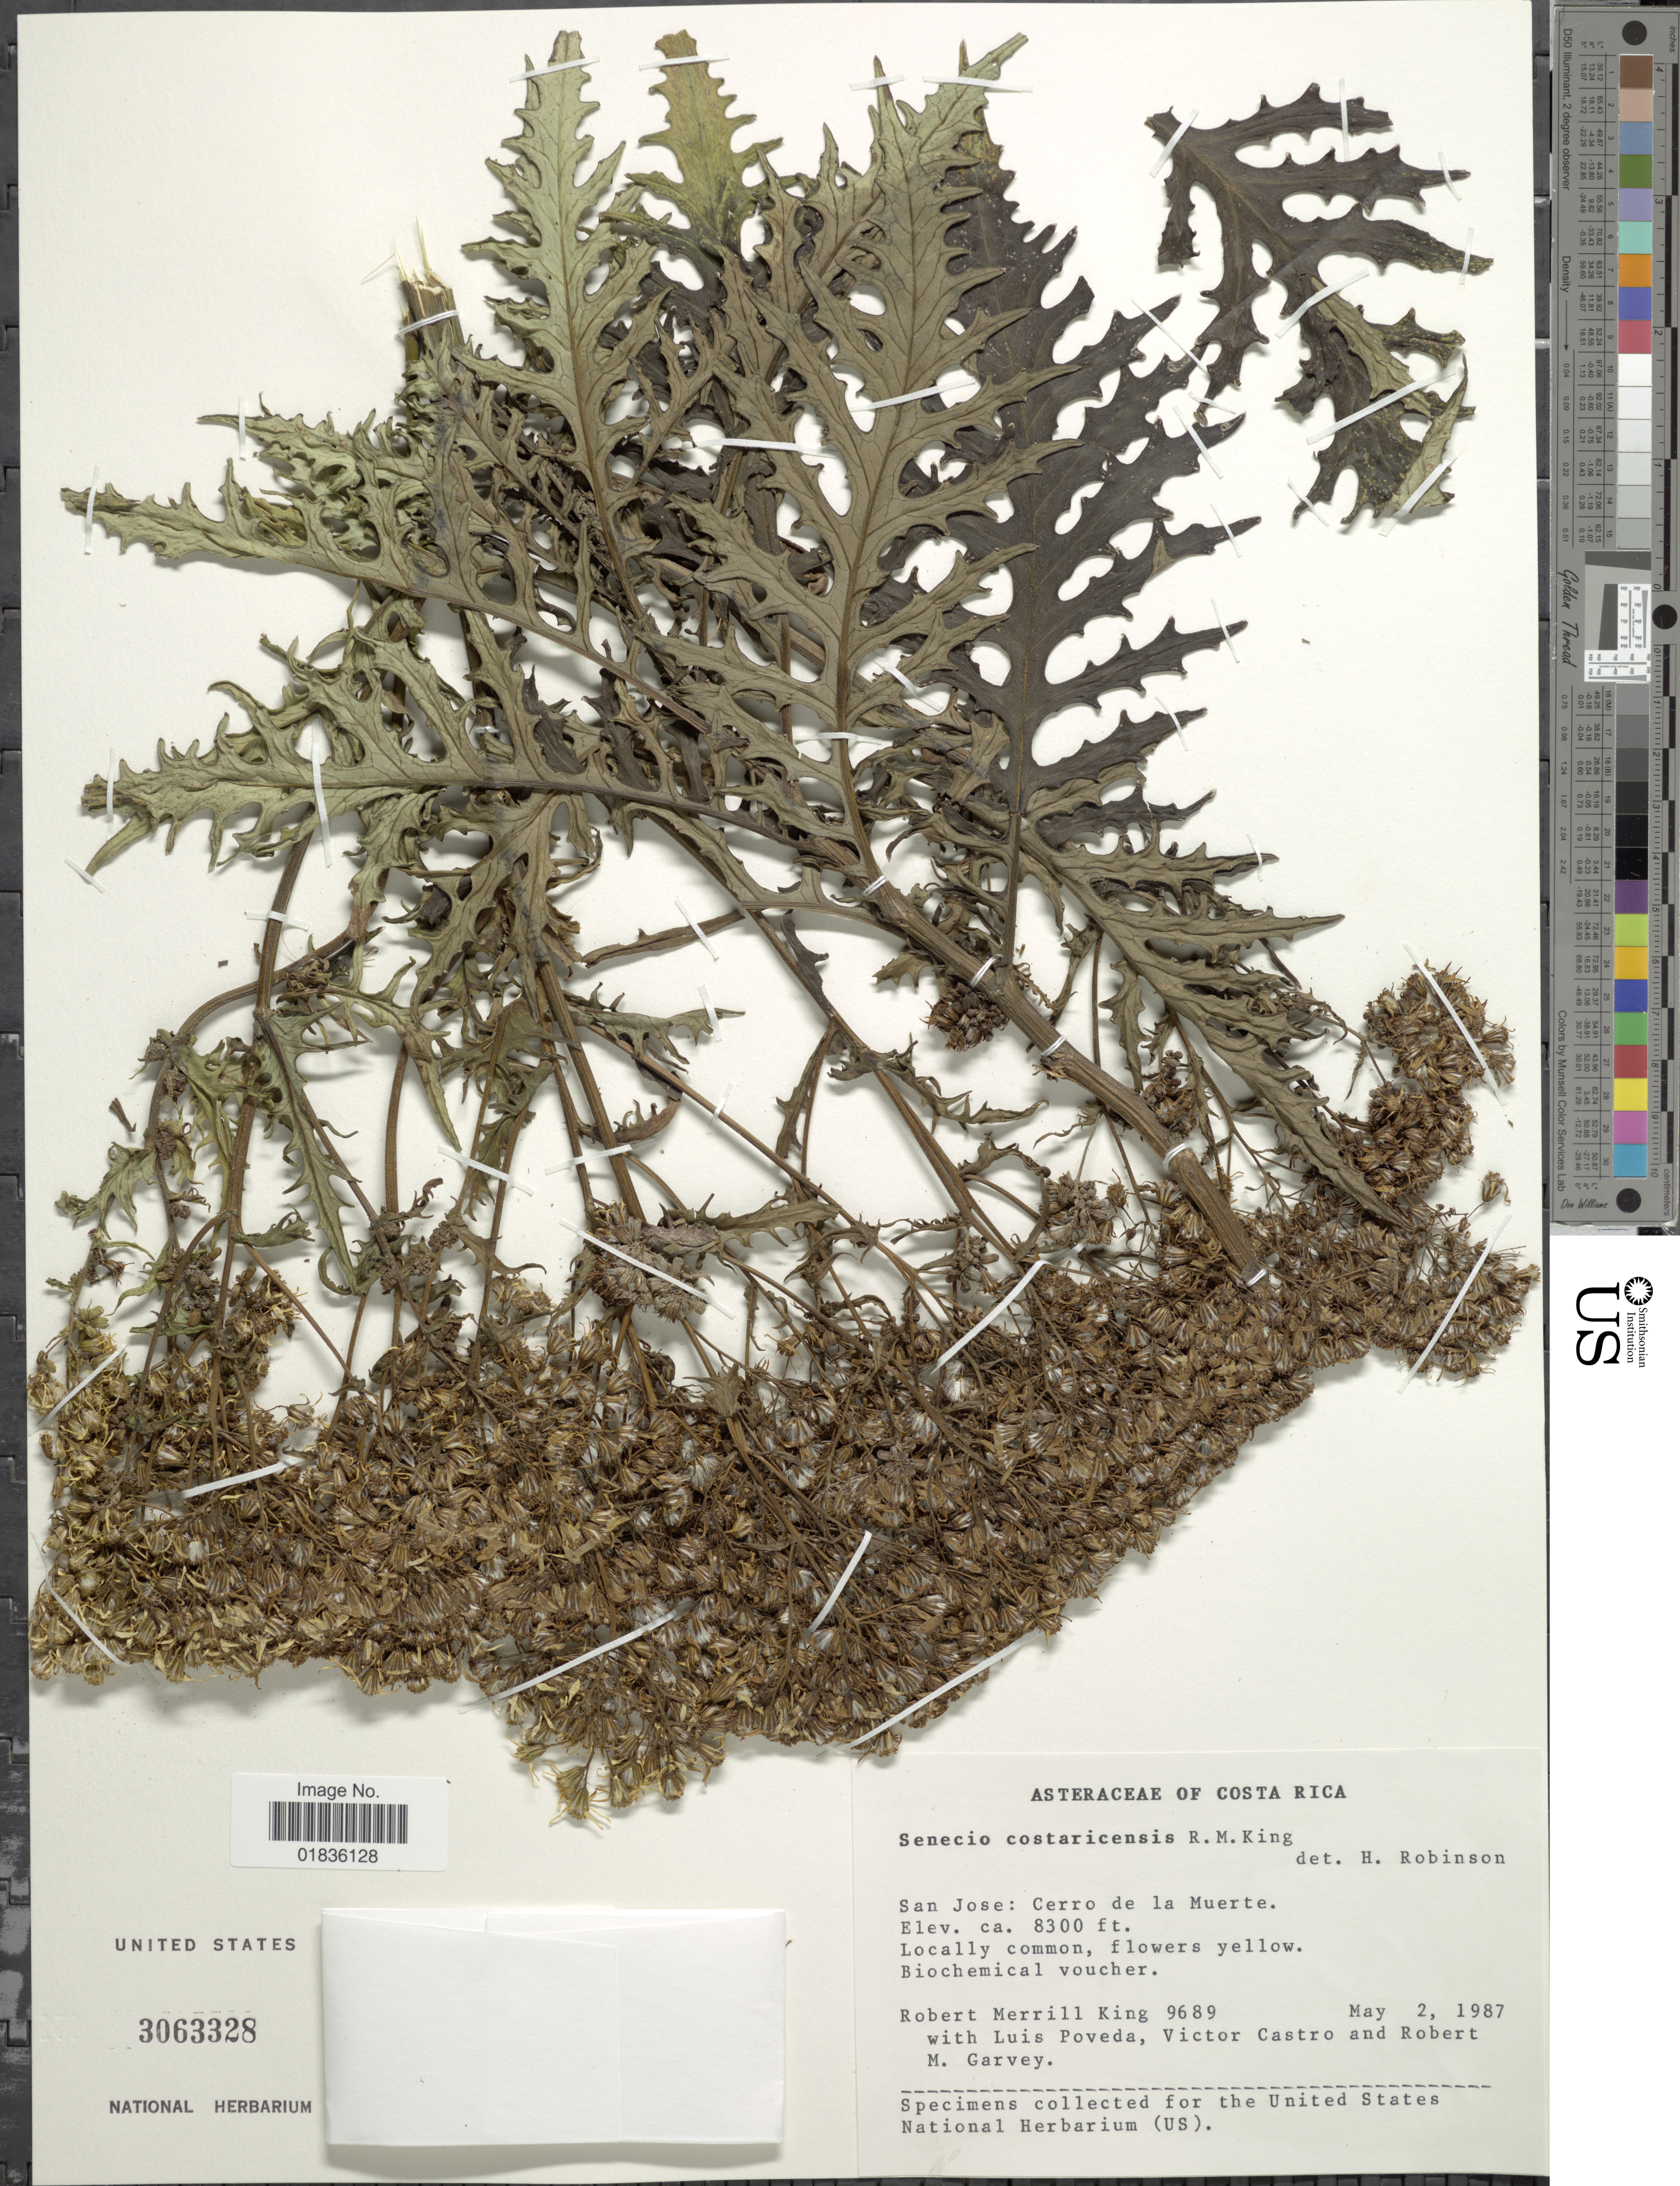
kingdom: Plantae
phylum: Tracheophyta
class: Magnoliopsida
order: Asterales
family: Asteraceae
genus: Senecio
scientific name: Senecio costaricensis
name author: R.M. King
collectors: R. M. King, L. J. Poveda, V. Castro & R. Garvey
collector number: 9689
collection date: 1987-05-02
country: Costa Rica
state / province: San José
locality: Cerro de la Muerte.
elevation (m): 2530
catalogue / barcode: US 3063328